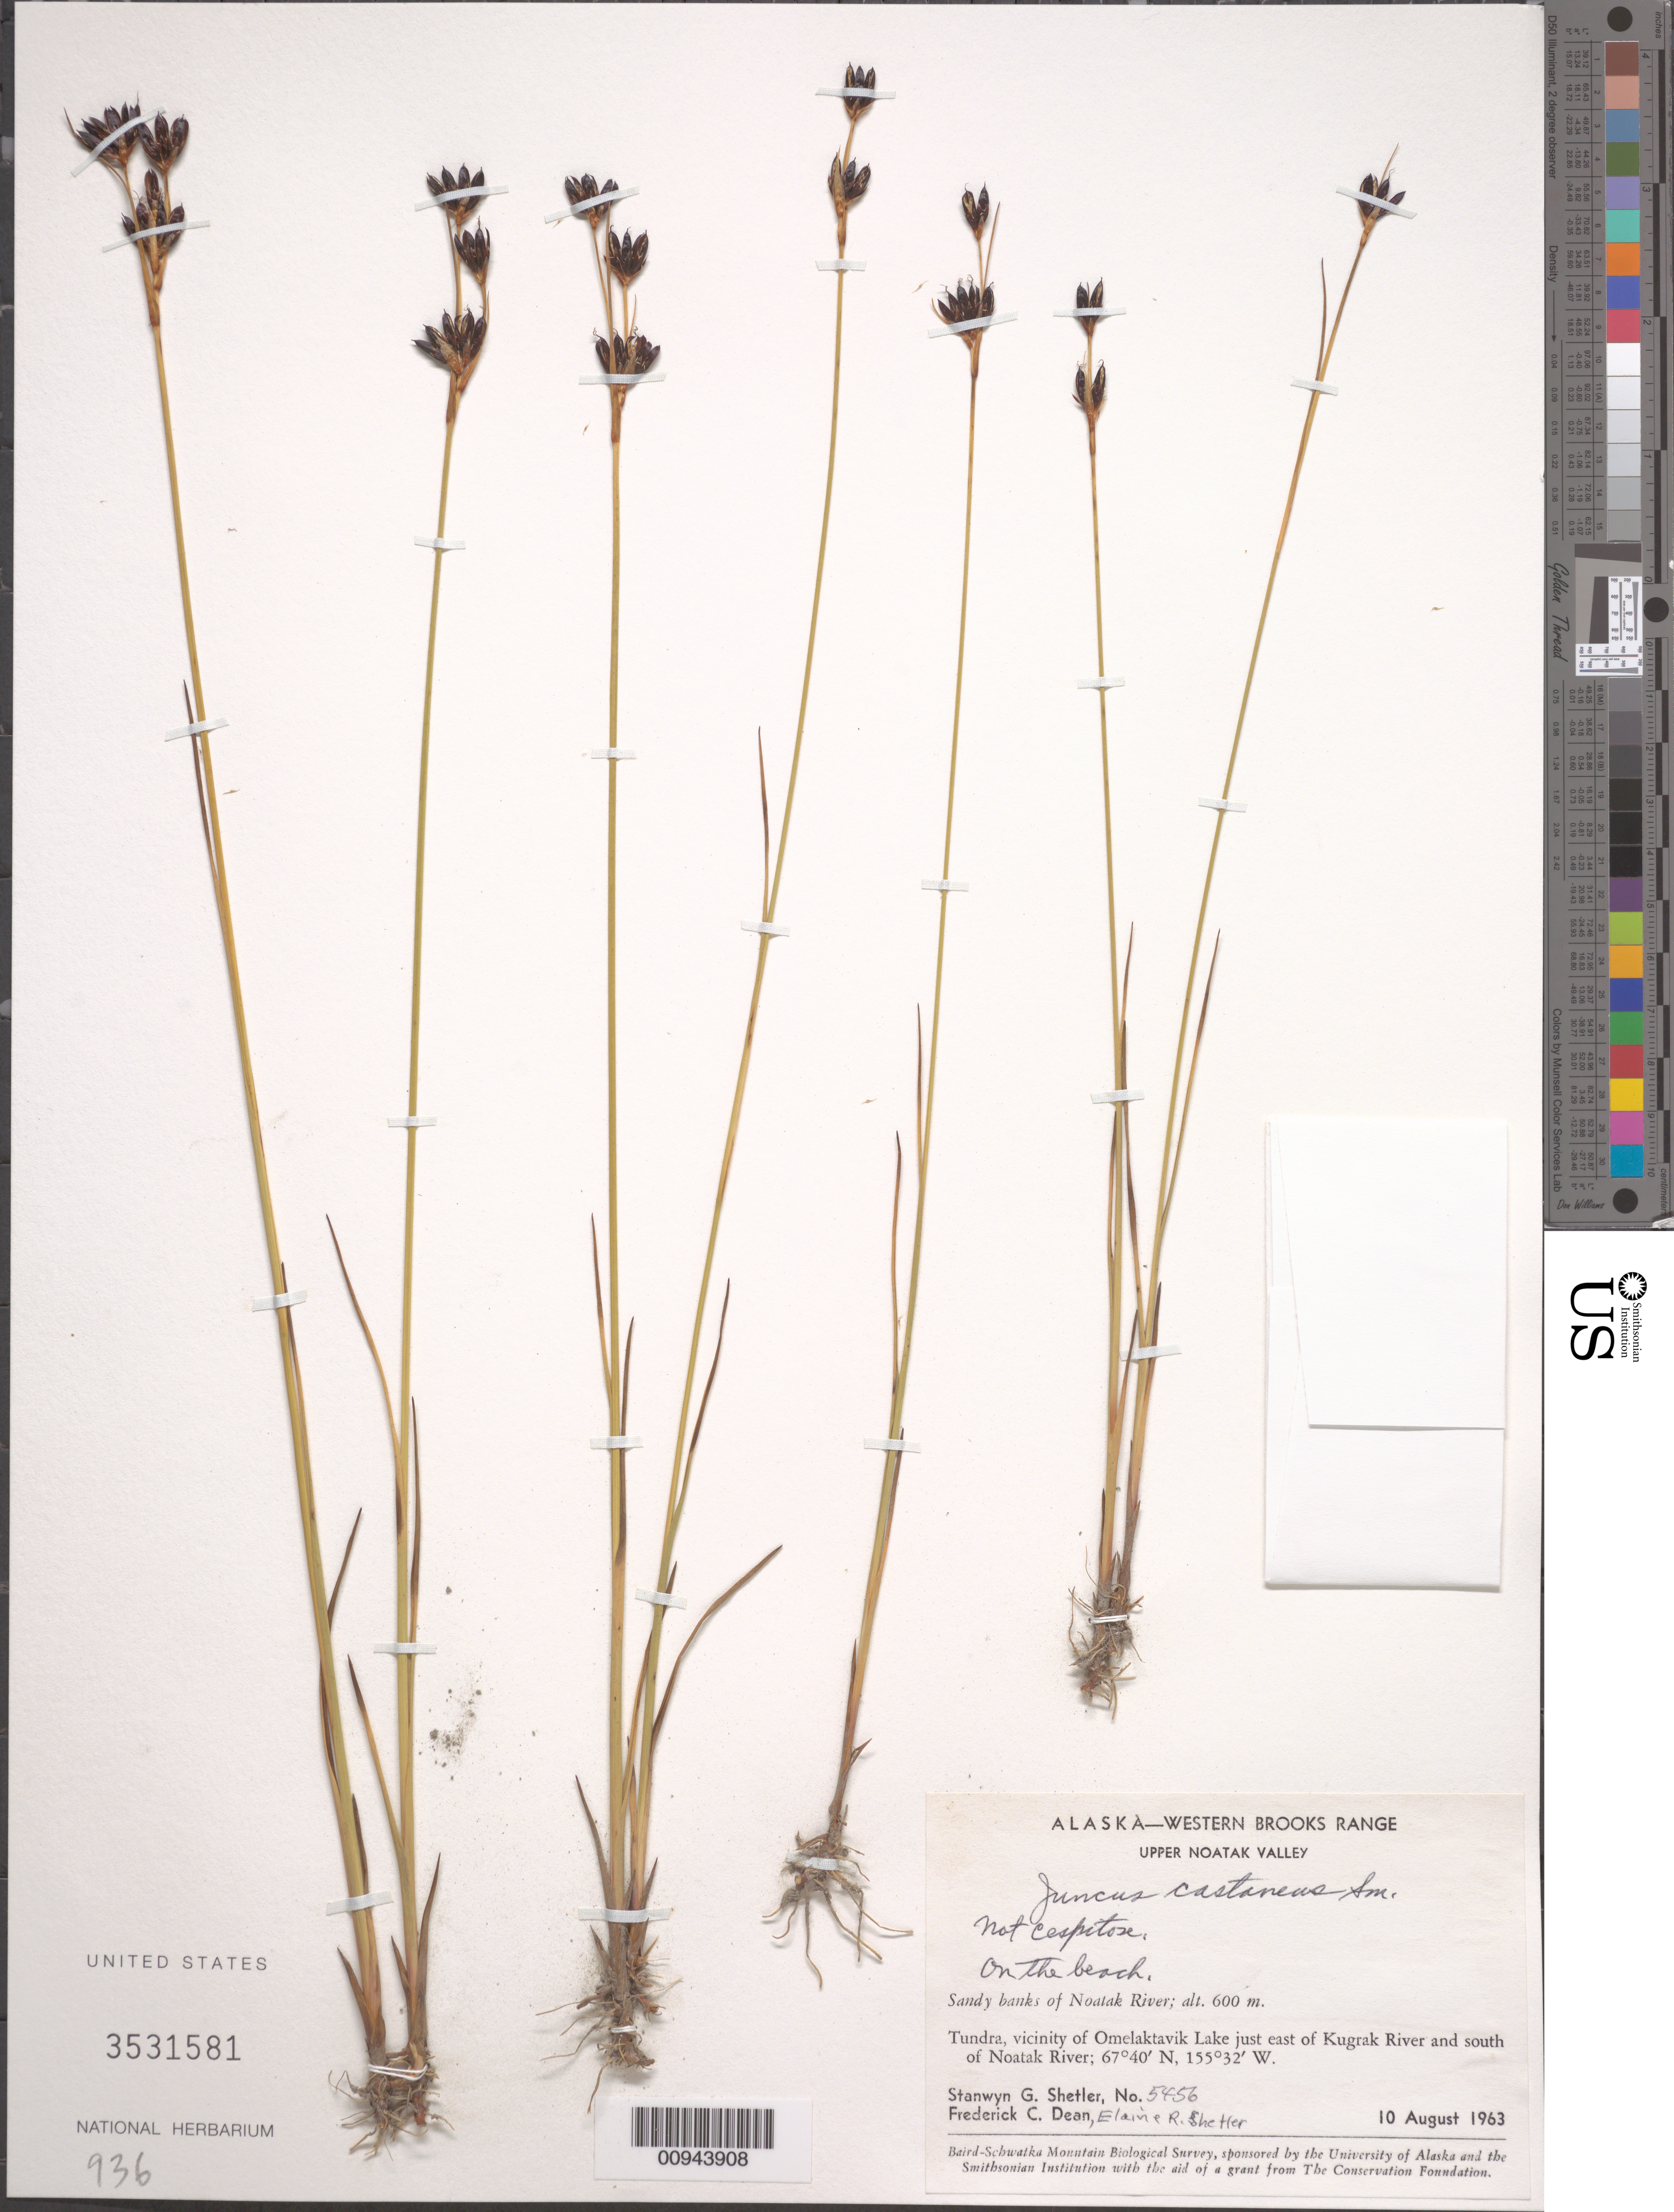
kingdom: Plantae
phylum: Tracheophyta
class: Liliopsida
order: Poales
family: Juncaceae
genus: Juncus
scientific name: Juncus castaneus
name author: Sm.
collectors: S. Shetler, F. C. Dean & E. R. Shetler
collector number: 5456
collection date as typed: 10 Aug 1963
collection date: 1963-08-10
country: United States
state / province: Alaska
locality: Vicinity of Omelaktavik Lake just east of Kugrak River and south of Noatak River. Western Brooks Range, Upper Noatak Valley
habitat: Tundra. Sandy banks of Noatak River. On the beach.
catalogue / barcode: US 3531581